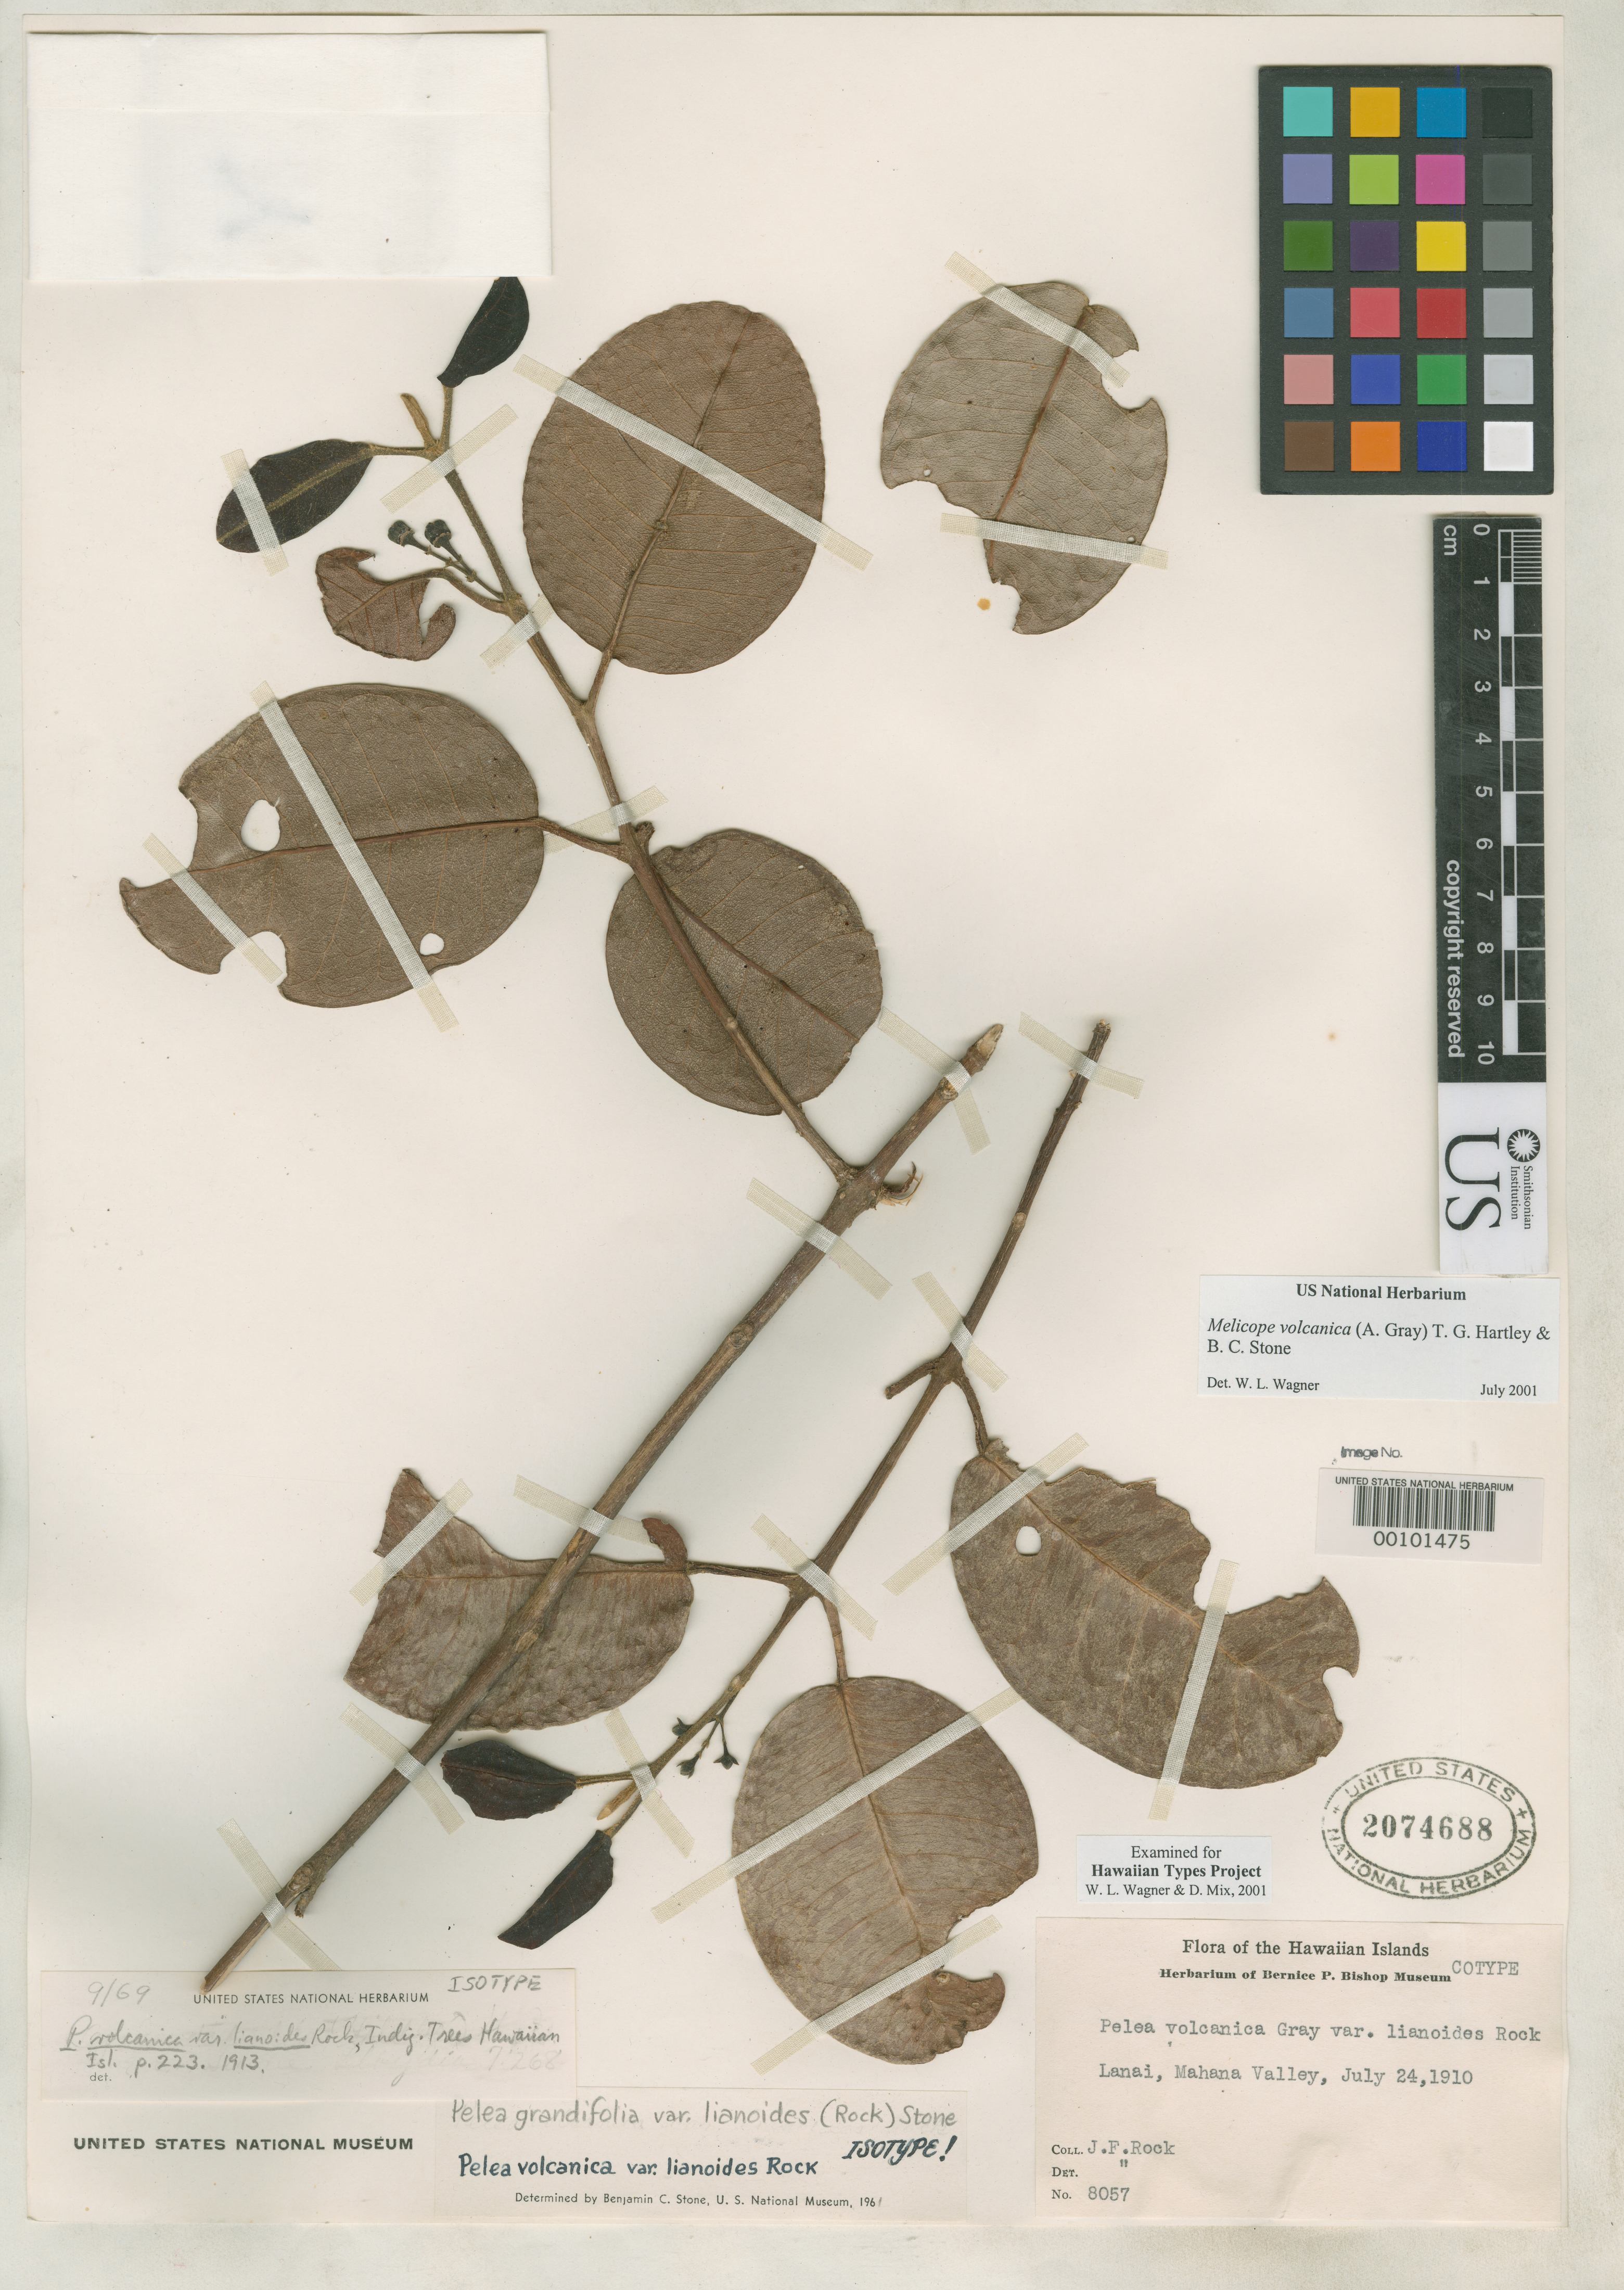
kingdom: Plantae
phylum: Tracheophyta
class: Magnoliopsida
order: Sapindales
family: Rutaceae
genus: Pelea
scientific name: Pelea volcanica var. lianoides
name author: Rock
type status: Isotype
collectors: J. F. Rock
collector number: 8057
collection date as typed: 24 Jul 1910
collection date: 1910-07-24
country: United States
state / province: Hawaii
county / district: Maui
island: Lana'i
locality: Lanai, Mahana Valley.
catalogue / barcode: US 2074688